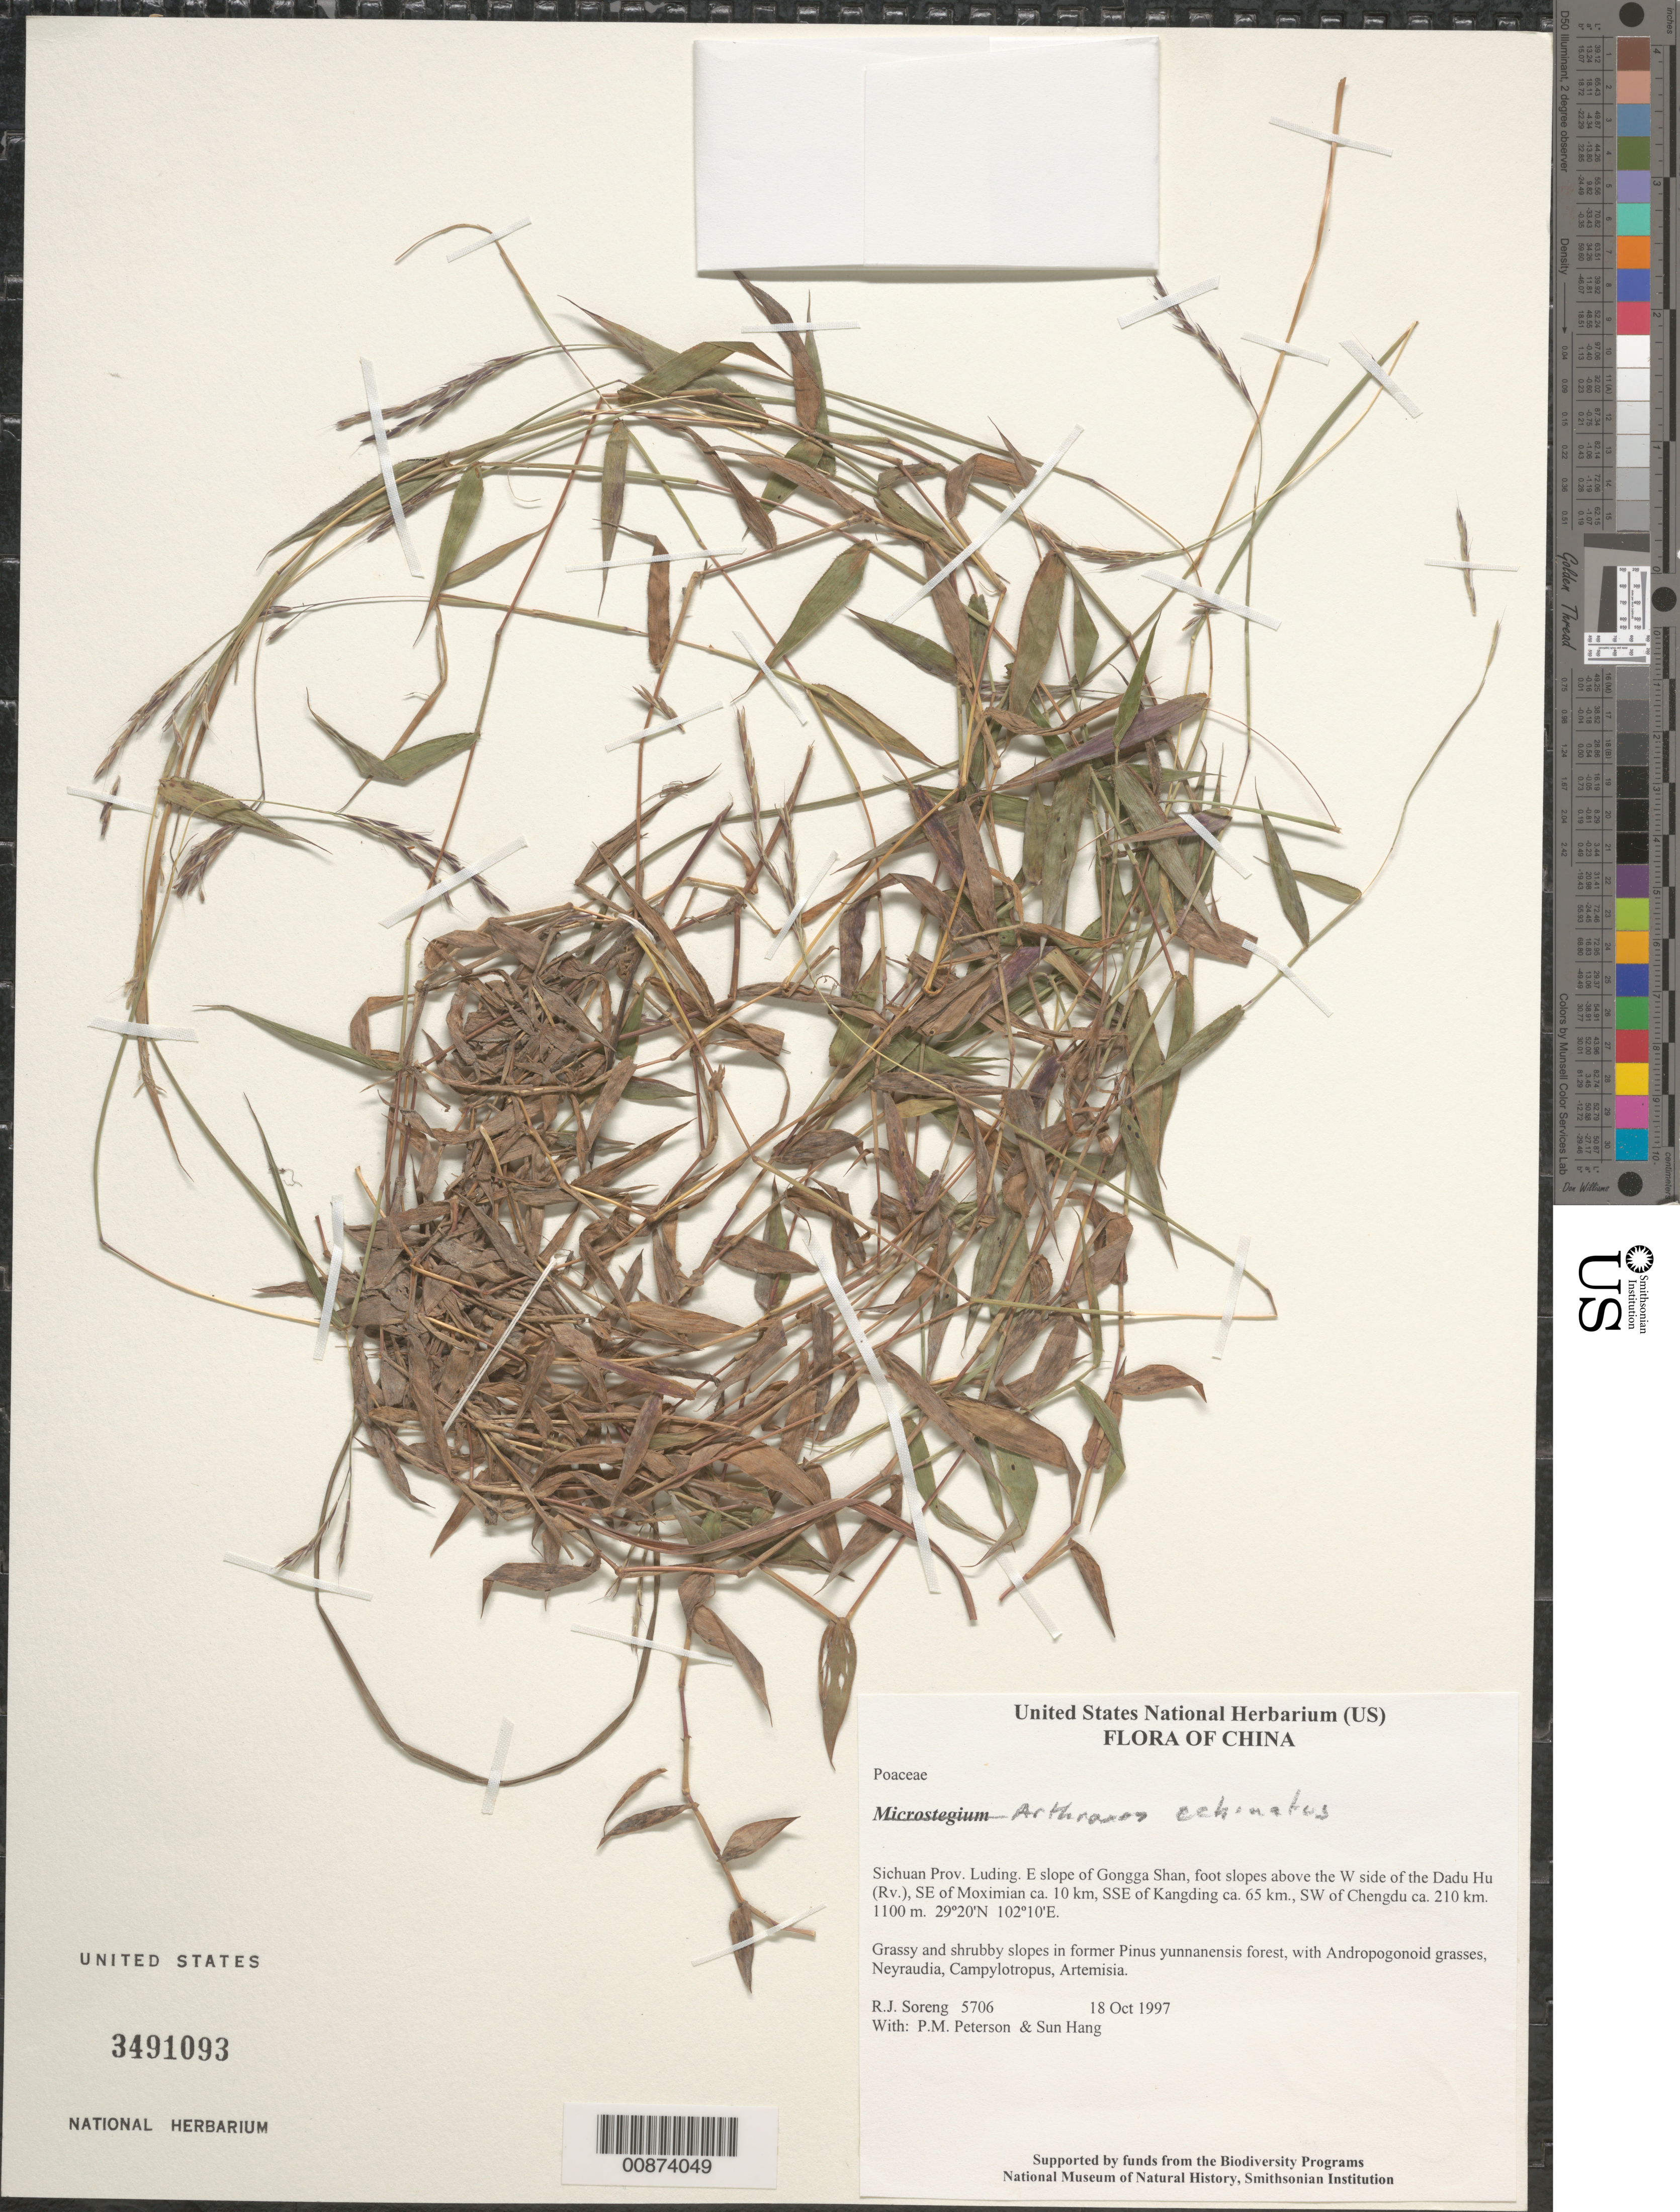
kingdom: Plantae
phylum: Tracheophyta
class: Liliopsida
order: Poales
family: Poaceae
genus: Arthraxon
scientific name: Arthraxon echinatus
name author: (Nees) Hochst.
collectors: R. J. Soreng, P. M. Peterson & Sun Hang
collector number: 5706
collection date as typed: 18 Oct 1997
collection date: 1997-10-18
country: China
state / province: Sichuan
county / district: Luding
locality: E slope of Gongga Shan, foot slopes above the W side of the Dadu Hu (Rv.), SE of Moximian ca. 10 km, SSE of Kangding ca. 65 km., SW of Chengdu ca. 210 km.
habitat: Grassy and shruby slopes in former Pinus yunnanensis forest, with Andropogonoid grasses, Neyraudia, Campylotropus, Artemisia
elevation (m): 1100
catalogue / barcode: US 3491093